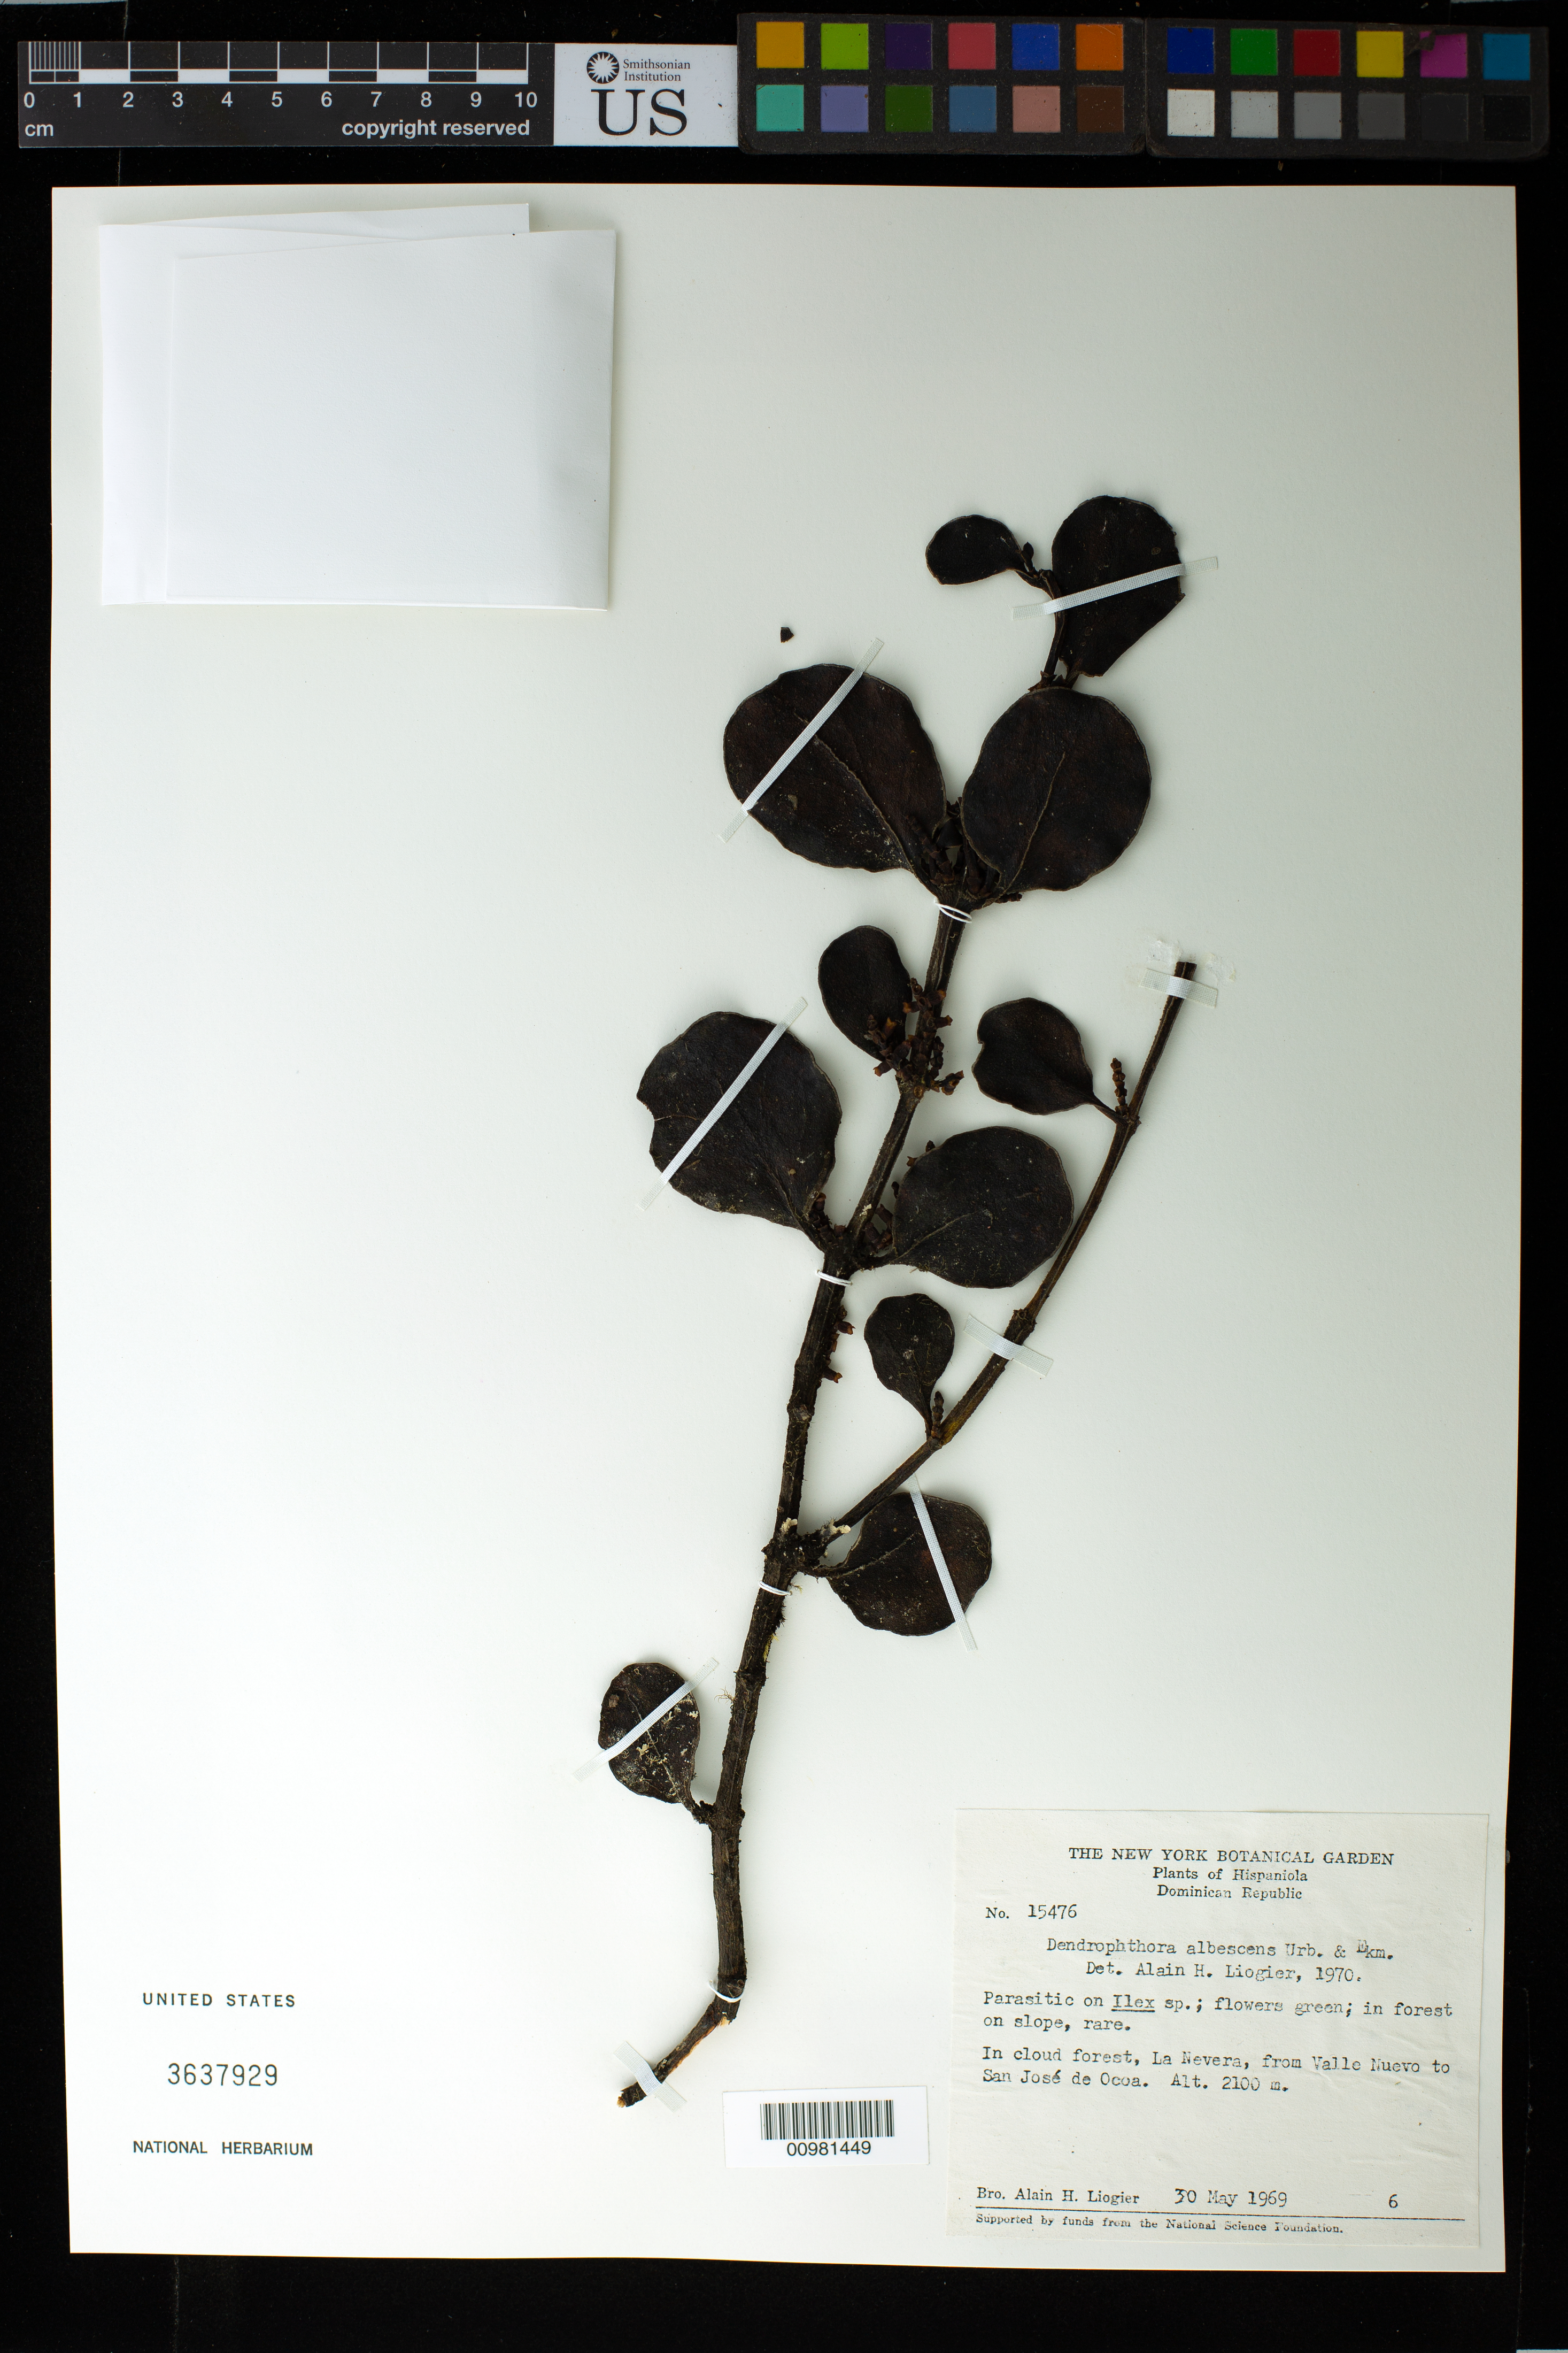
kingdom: Plantae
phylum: Tracheophyta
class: Magnoliopsida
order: Santalales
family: Viscaceae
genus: Dendrophthora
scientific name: Dendrophthora tetrastachya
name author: (C. Wright ex Griseb.) Urb.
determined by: Caraballo-Ortiz, Marcos A., (MISS), University of Mississippi (UNITED STATES)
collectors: A. H. Liogier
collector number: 15476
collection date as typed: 30 May 1969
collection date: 1969-05-30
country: Dominican Republic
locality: La Nevera, from Valle Nuevo to San Jose de Ocoa.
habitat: In forest on slope, rare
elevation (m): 2100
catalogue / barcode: US 3637929